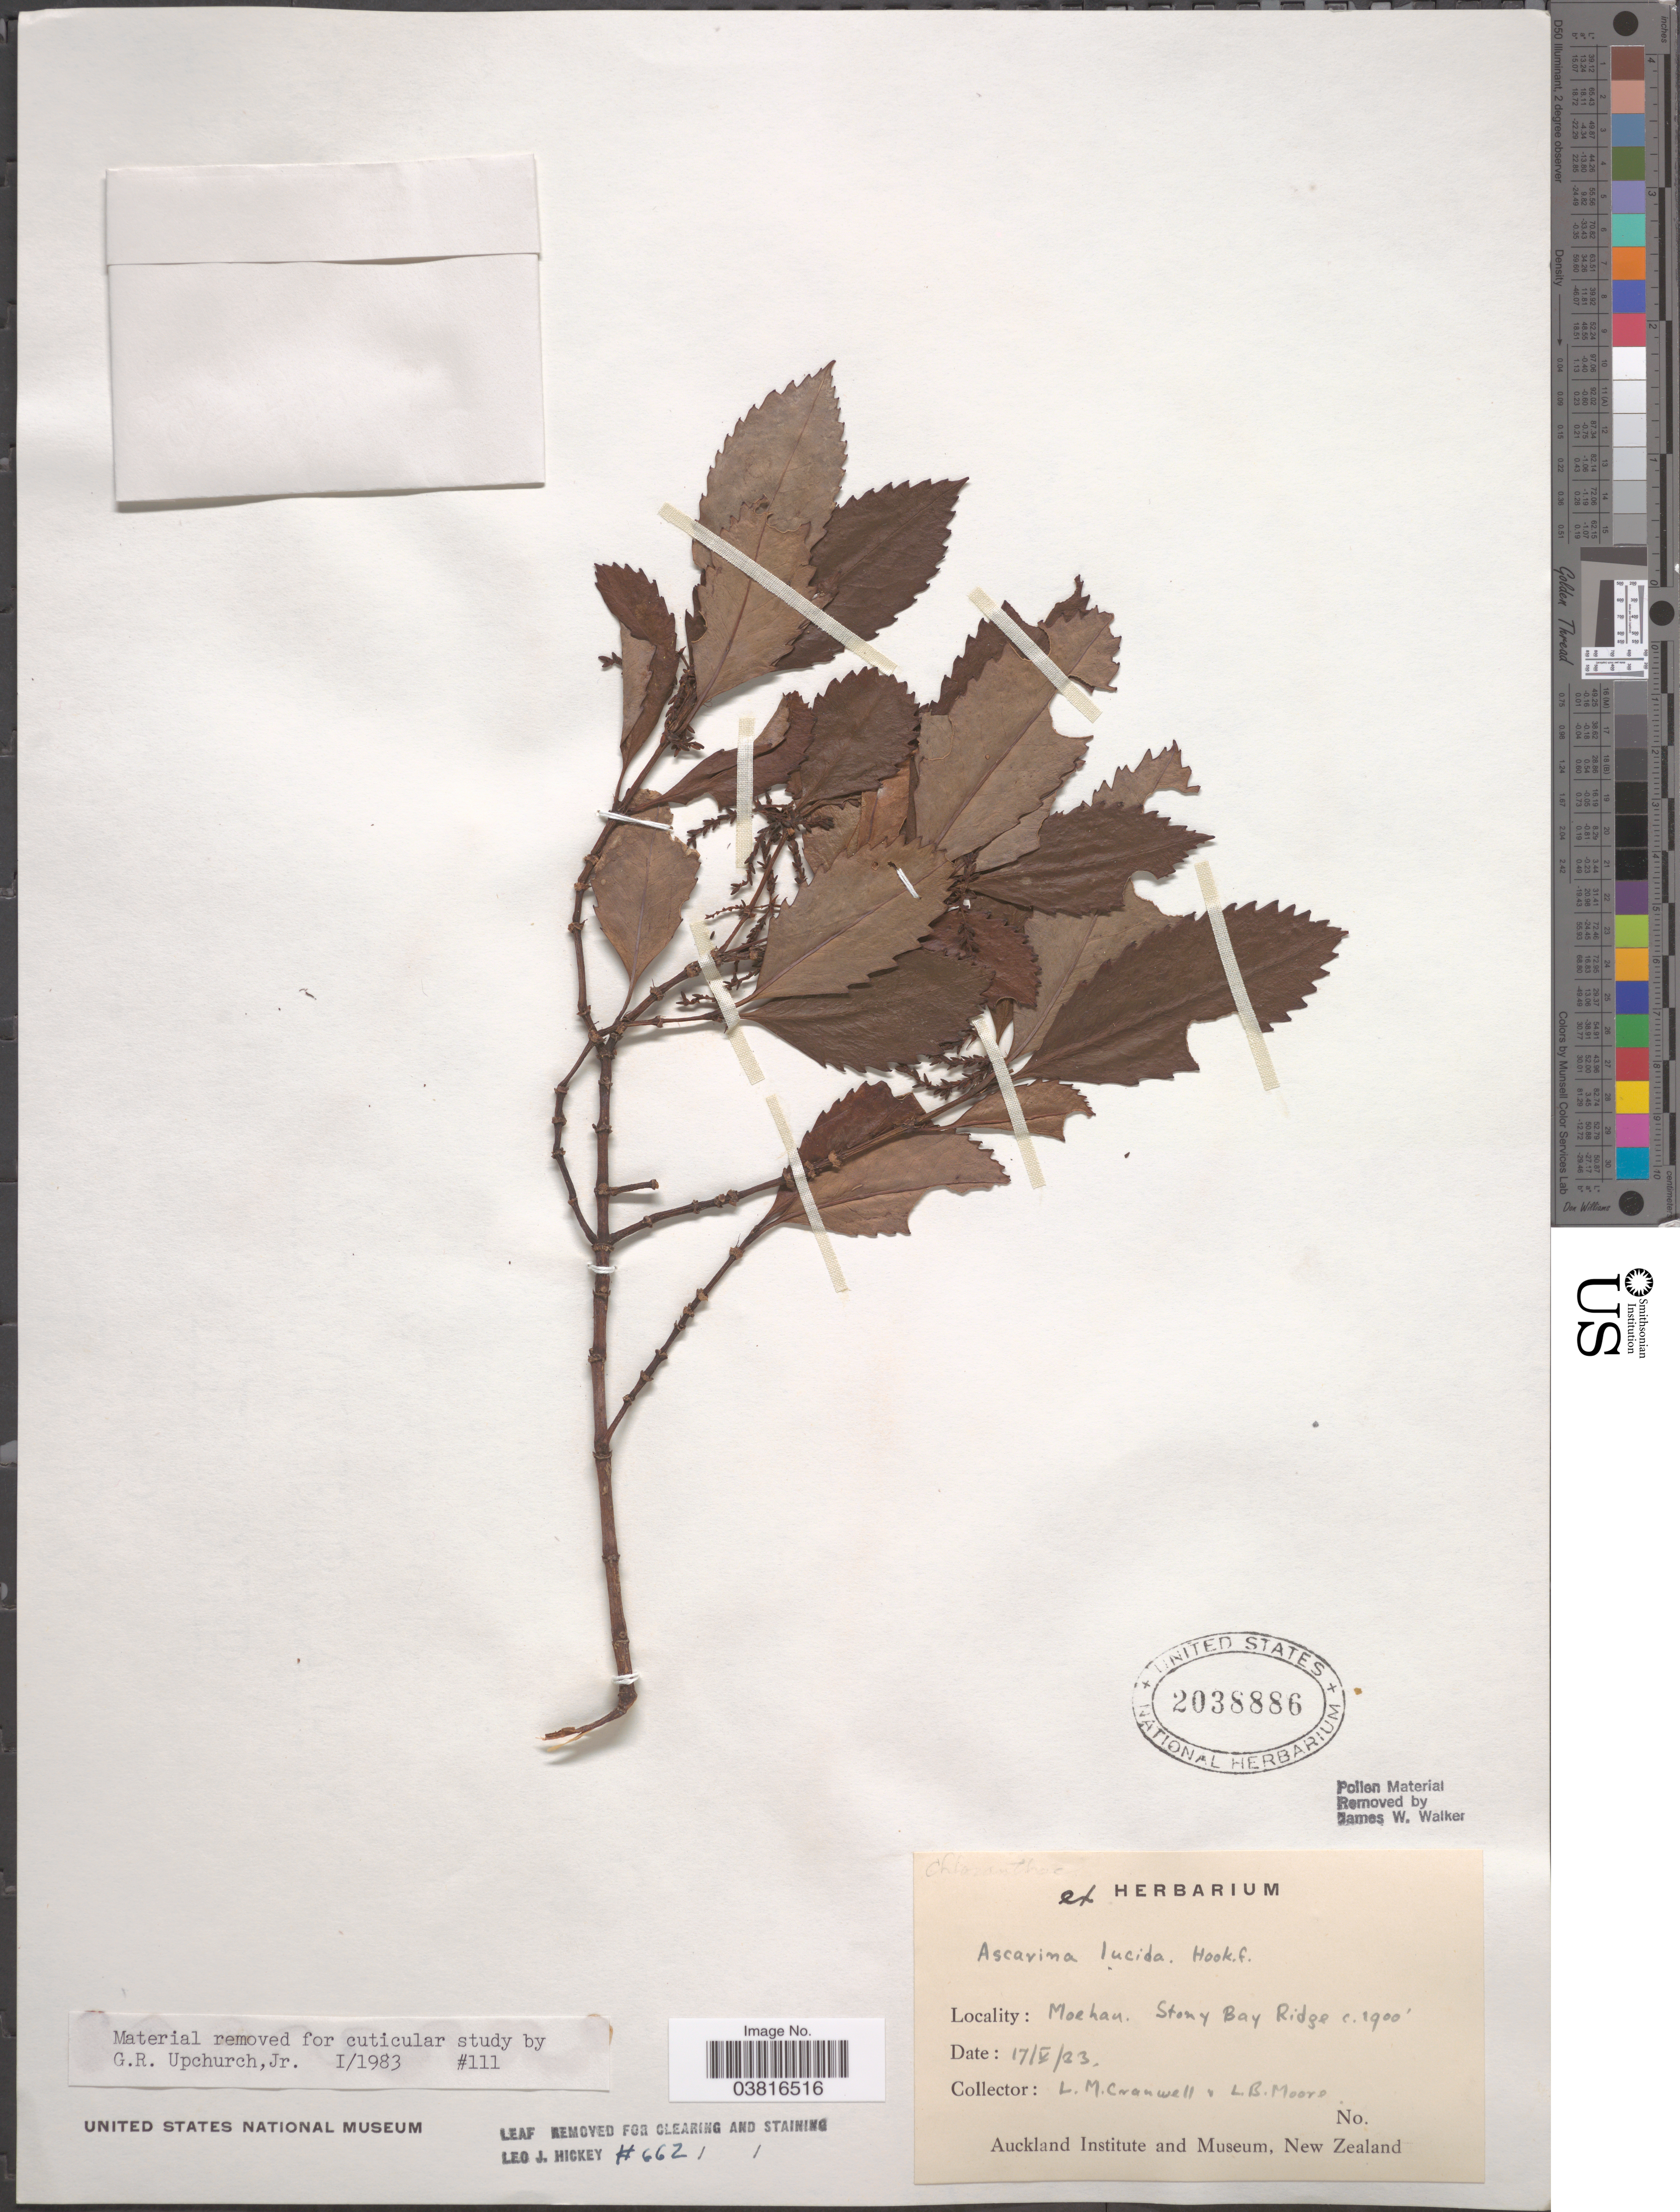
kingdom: Plantae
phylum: Tracheophyta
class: Magnoliopsida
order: Chloranthales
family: Chloranthaceae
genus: Ascarina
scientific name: Ascarina lucida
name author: Hook. f.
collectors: L. Cranwell & L. Moore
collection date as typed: Transcribed d/m/y: 17/10/33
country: New Zealand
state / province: Auckland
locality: Moehau. Stony Bay Ridge.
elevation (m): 579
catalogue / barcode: US 2038886